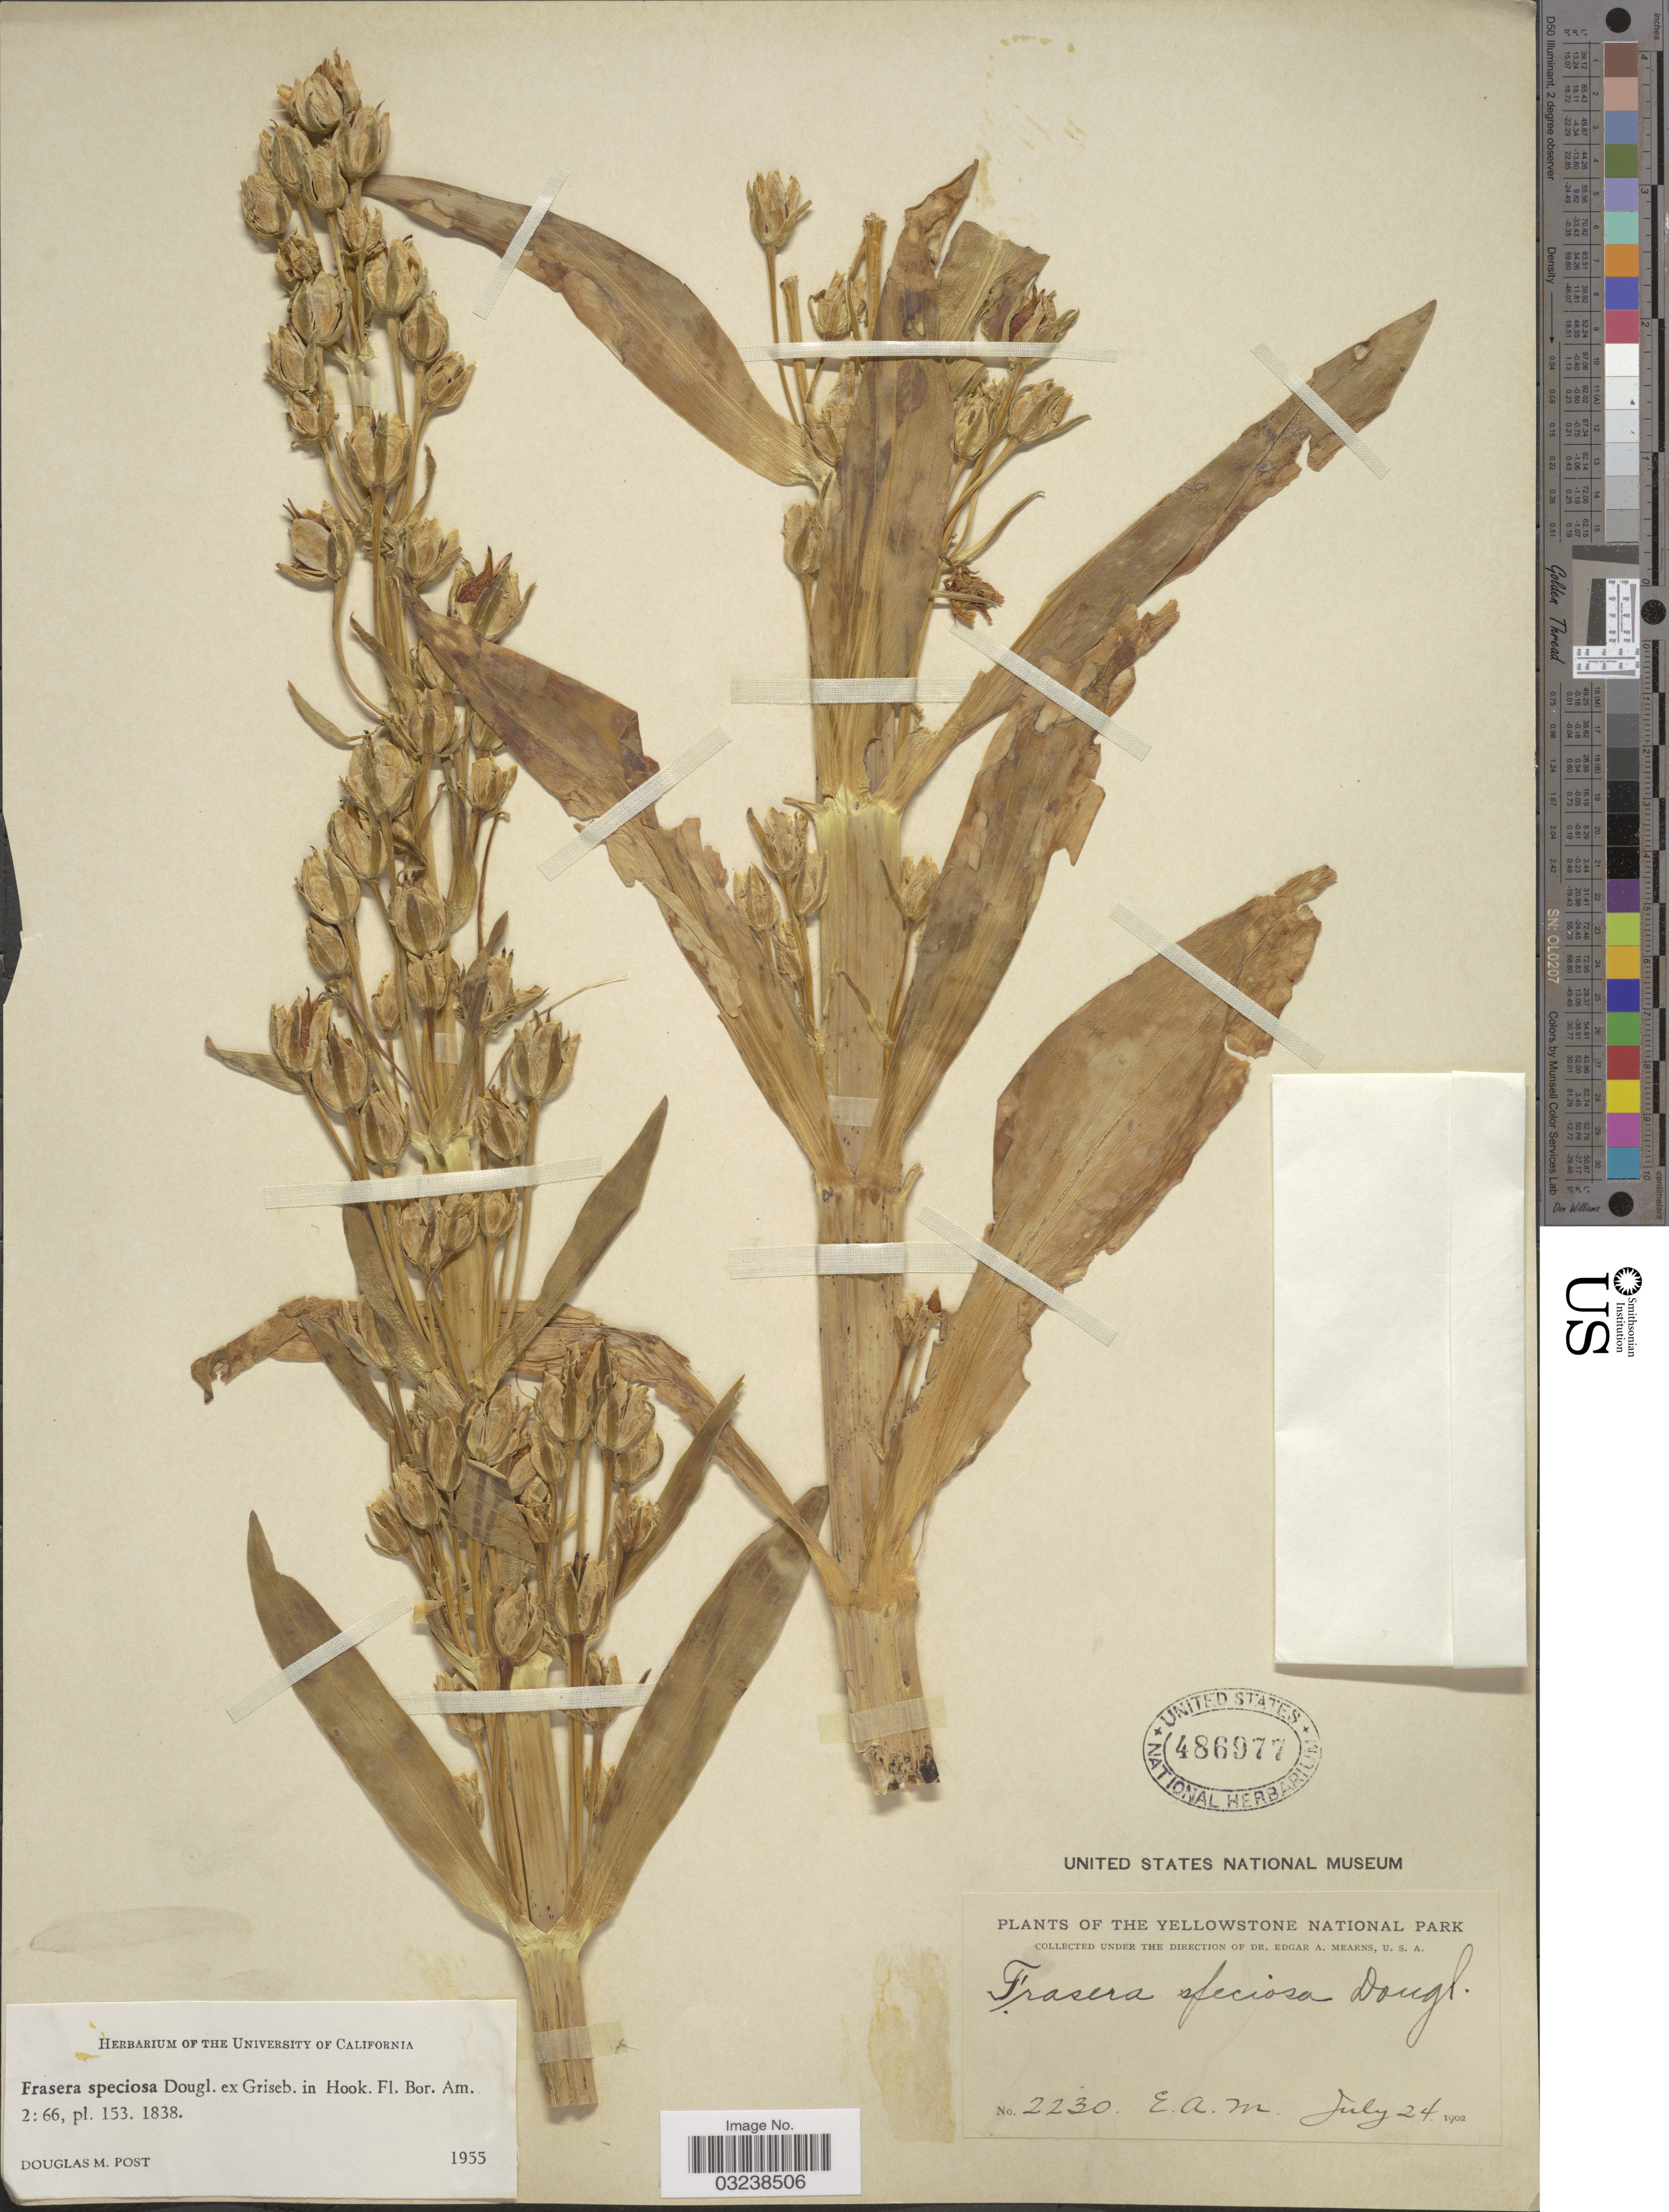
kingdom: Plantae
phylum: Tracheophyta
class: Magnoliopsida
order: Gentianales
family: Gentianaceae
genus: Swertia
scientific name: Swertia radiata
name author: (Kellogg) Kuntze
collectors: E. A. Mearns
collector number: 2230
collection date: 1902-07-24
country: United States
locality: Yellowstone National Park.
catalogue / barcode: US 486977